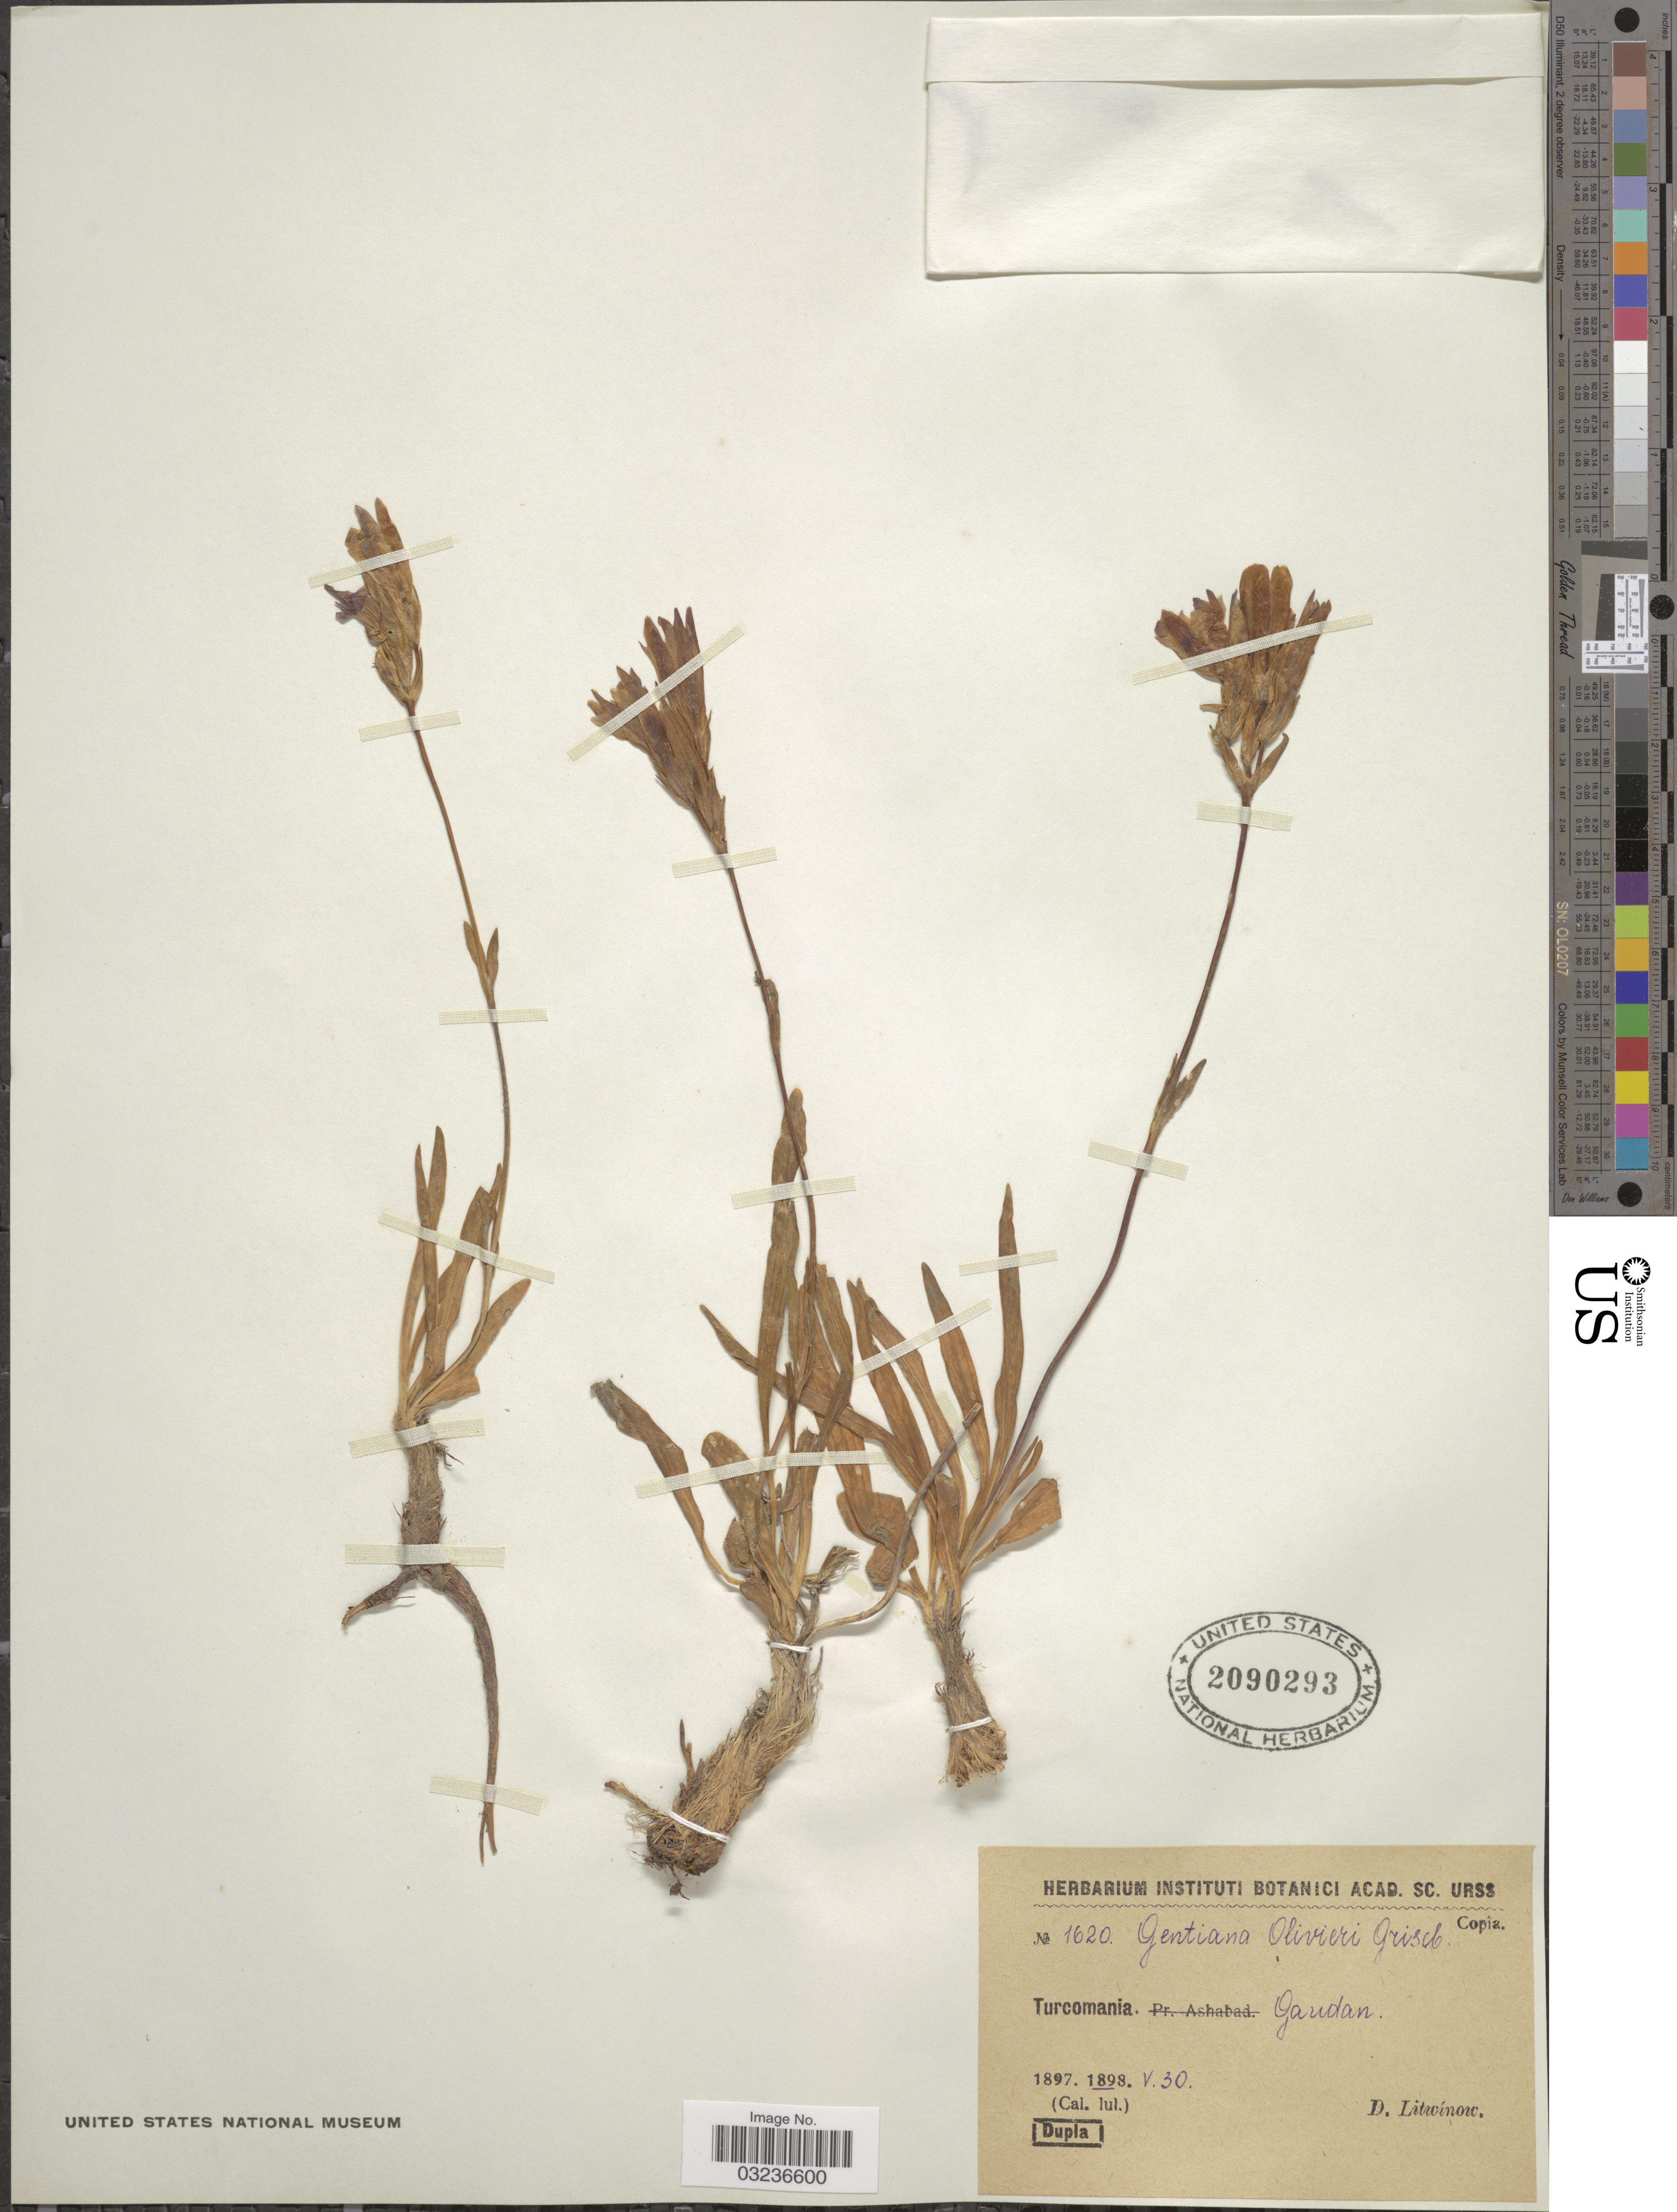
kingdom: Plantae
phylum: Tracheophyta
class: Magnoliopsida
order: Gentianales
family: Gentianaceae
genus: Gentiana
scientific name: Gentiana decumbens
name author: L. f.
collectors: D. Litwinow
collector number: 1620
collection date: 1898-05-30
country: Turkmenistan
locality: Turcomania. Gaudan.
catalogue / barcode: US 2090293